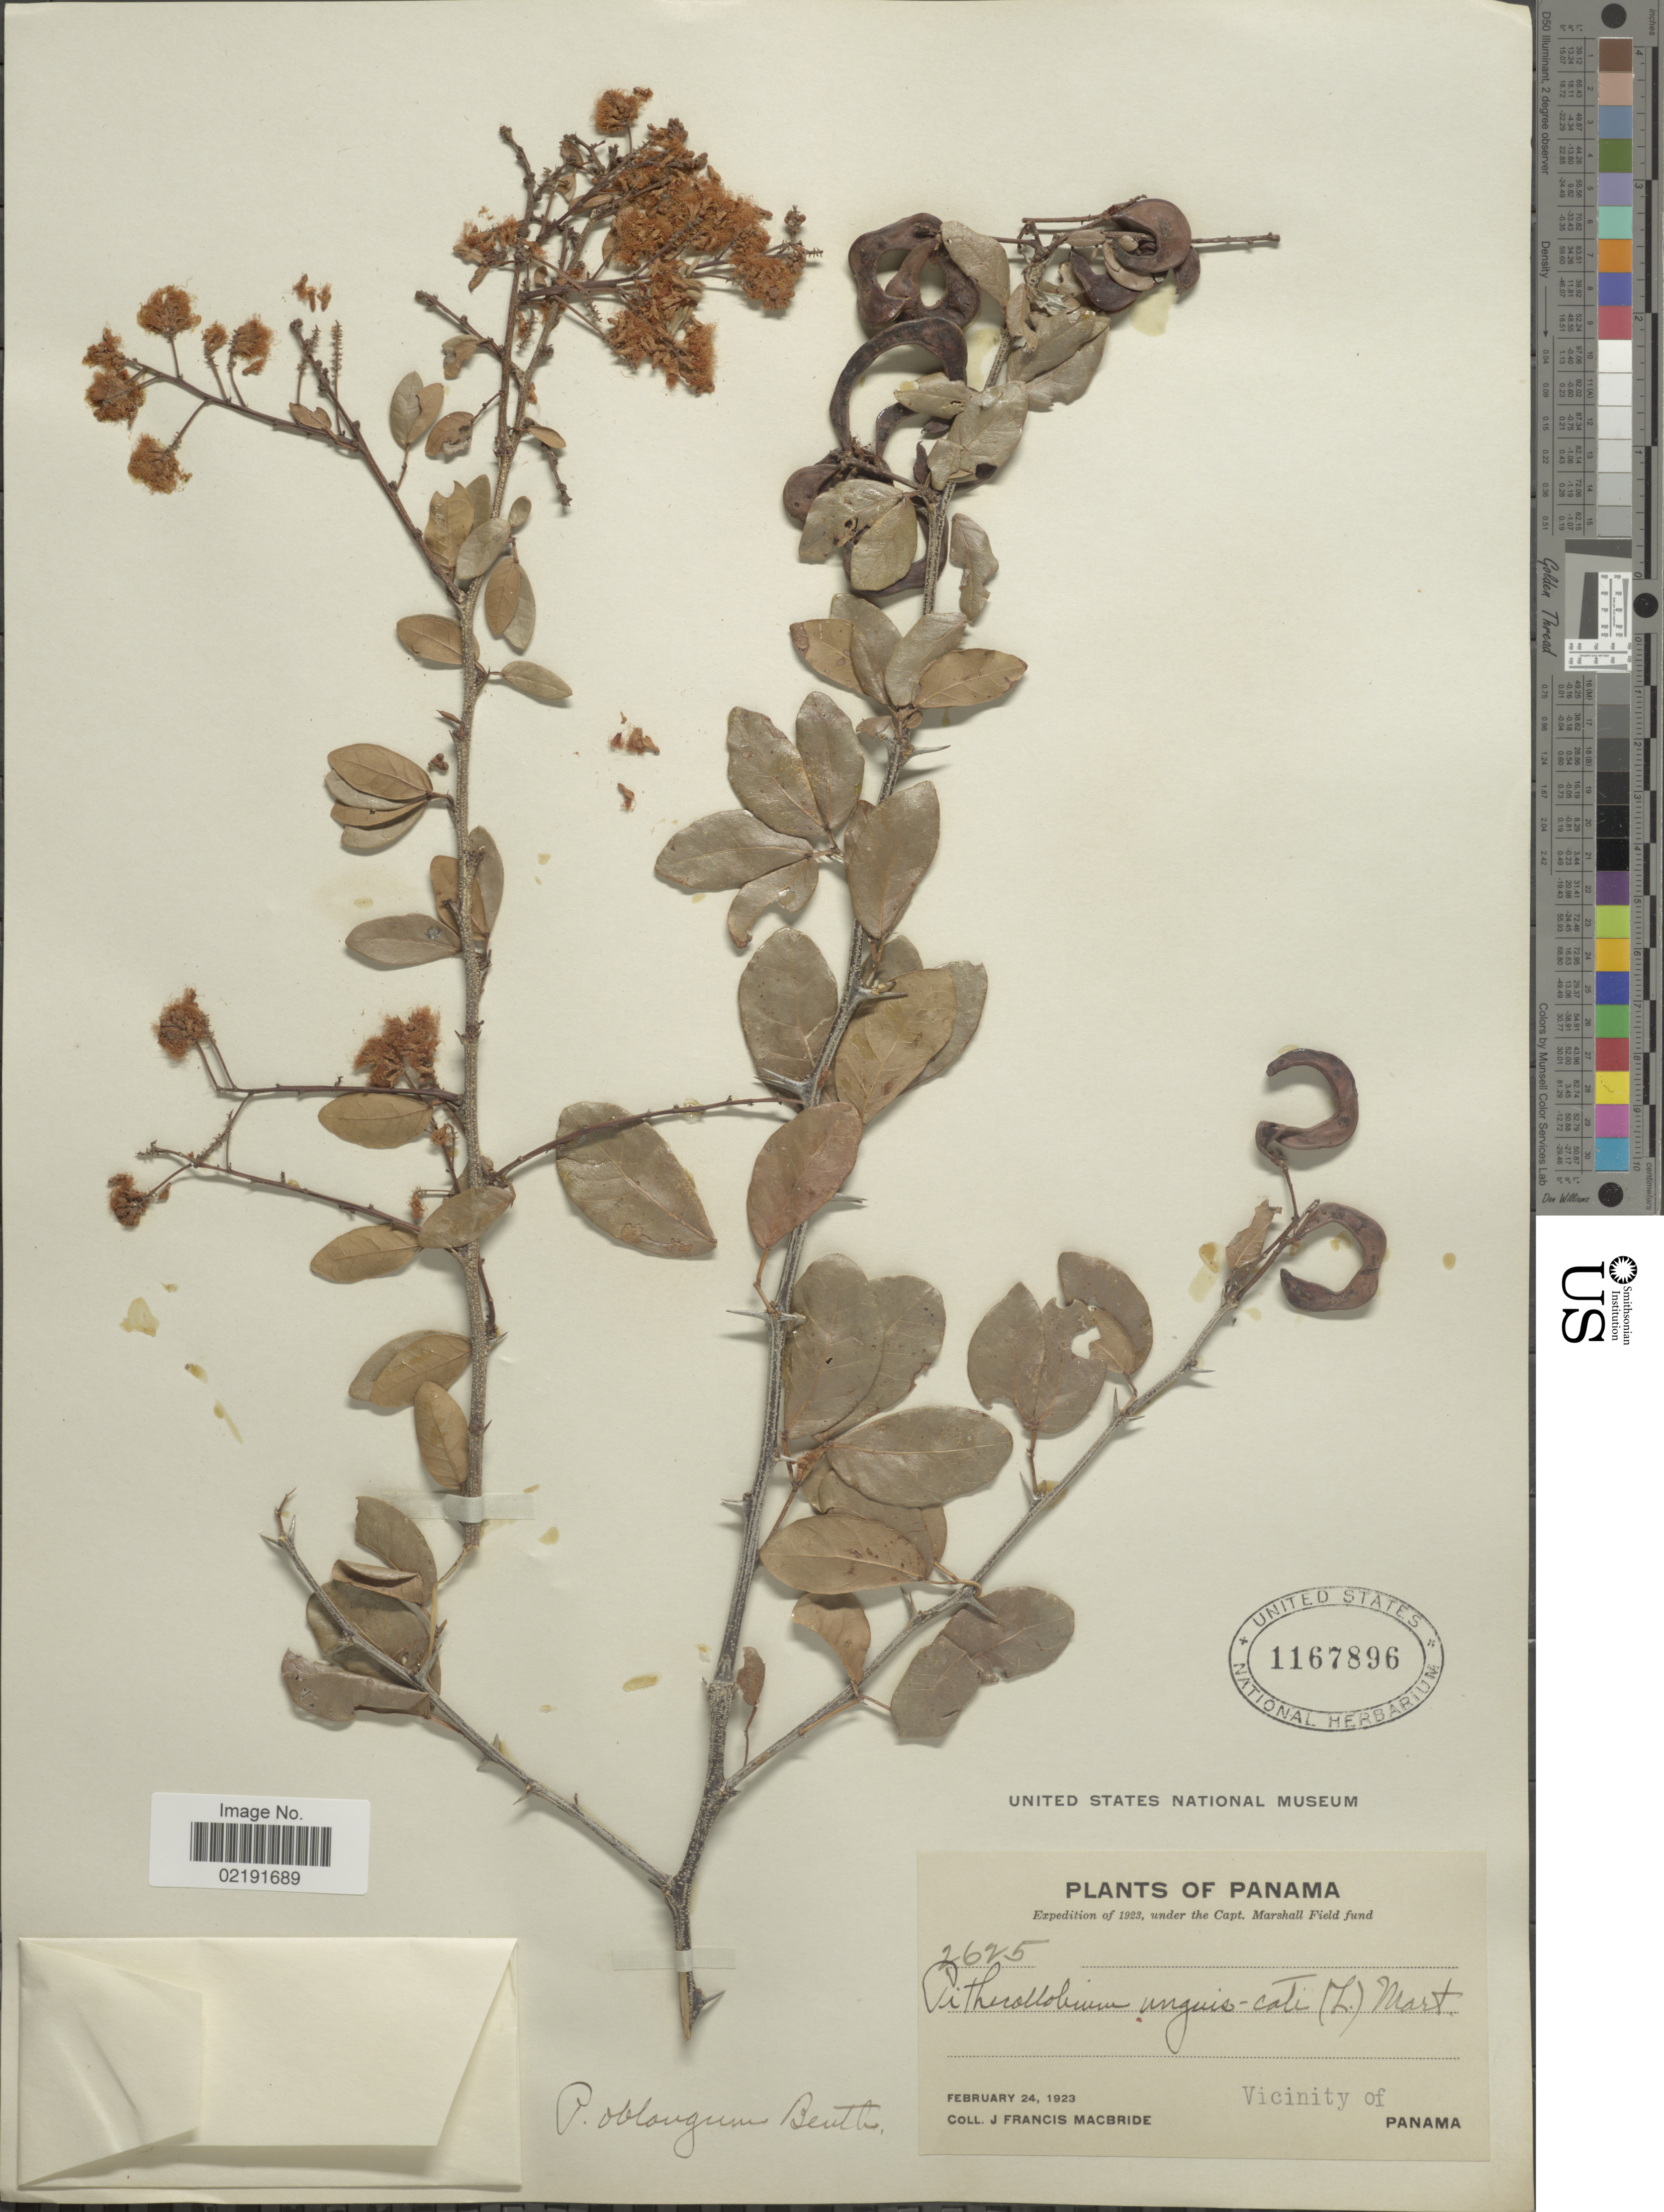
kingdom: Plantae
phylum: Tracheophyta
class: Magnoliopsida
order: Fabales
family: Fabaceae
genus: Pithecellobium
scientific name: Pithecellobium oblongum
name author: Benth.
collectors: J. F. Macbride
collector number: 2625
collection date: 1923-02-24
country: Panama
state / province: Panamá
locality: Vicinity of Panama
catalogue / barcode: US 1167896